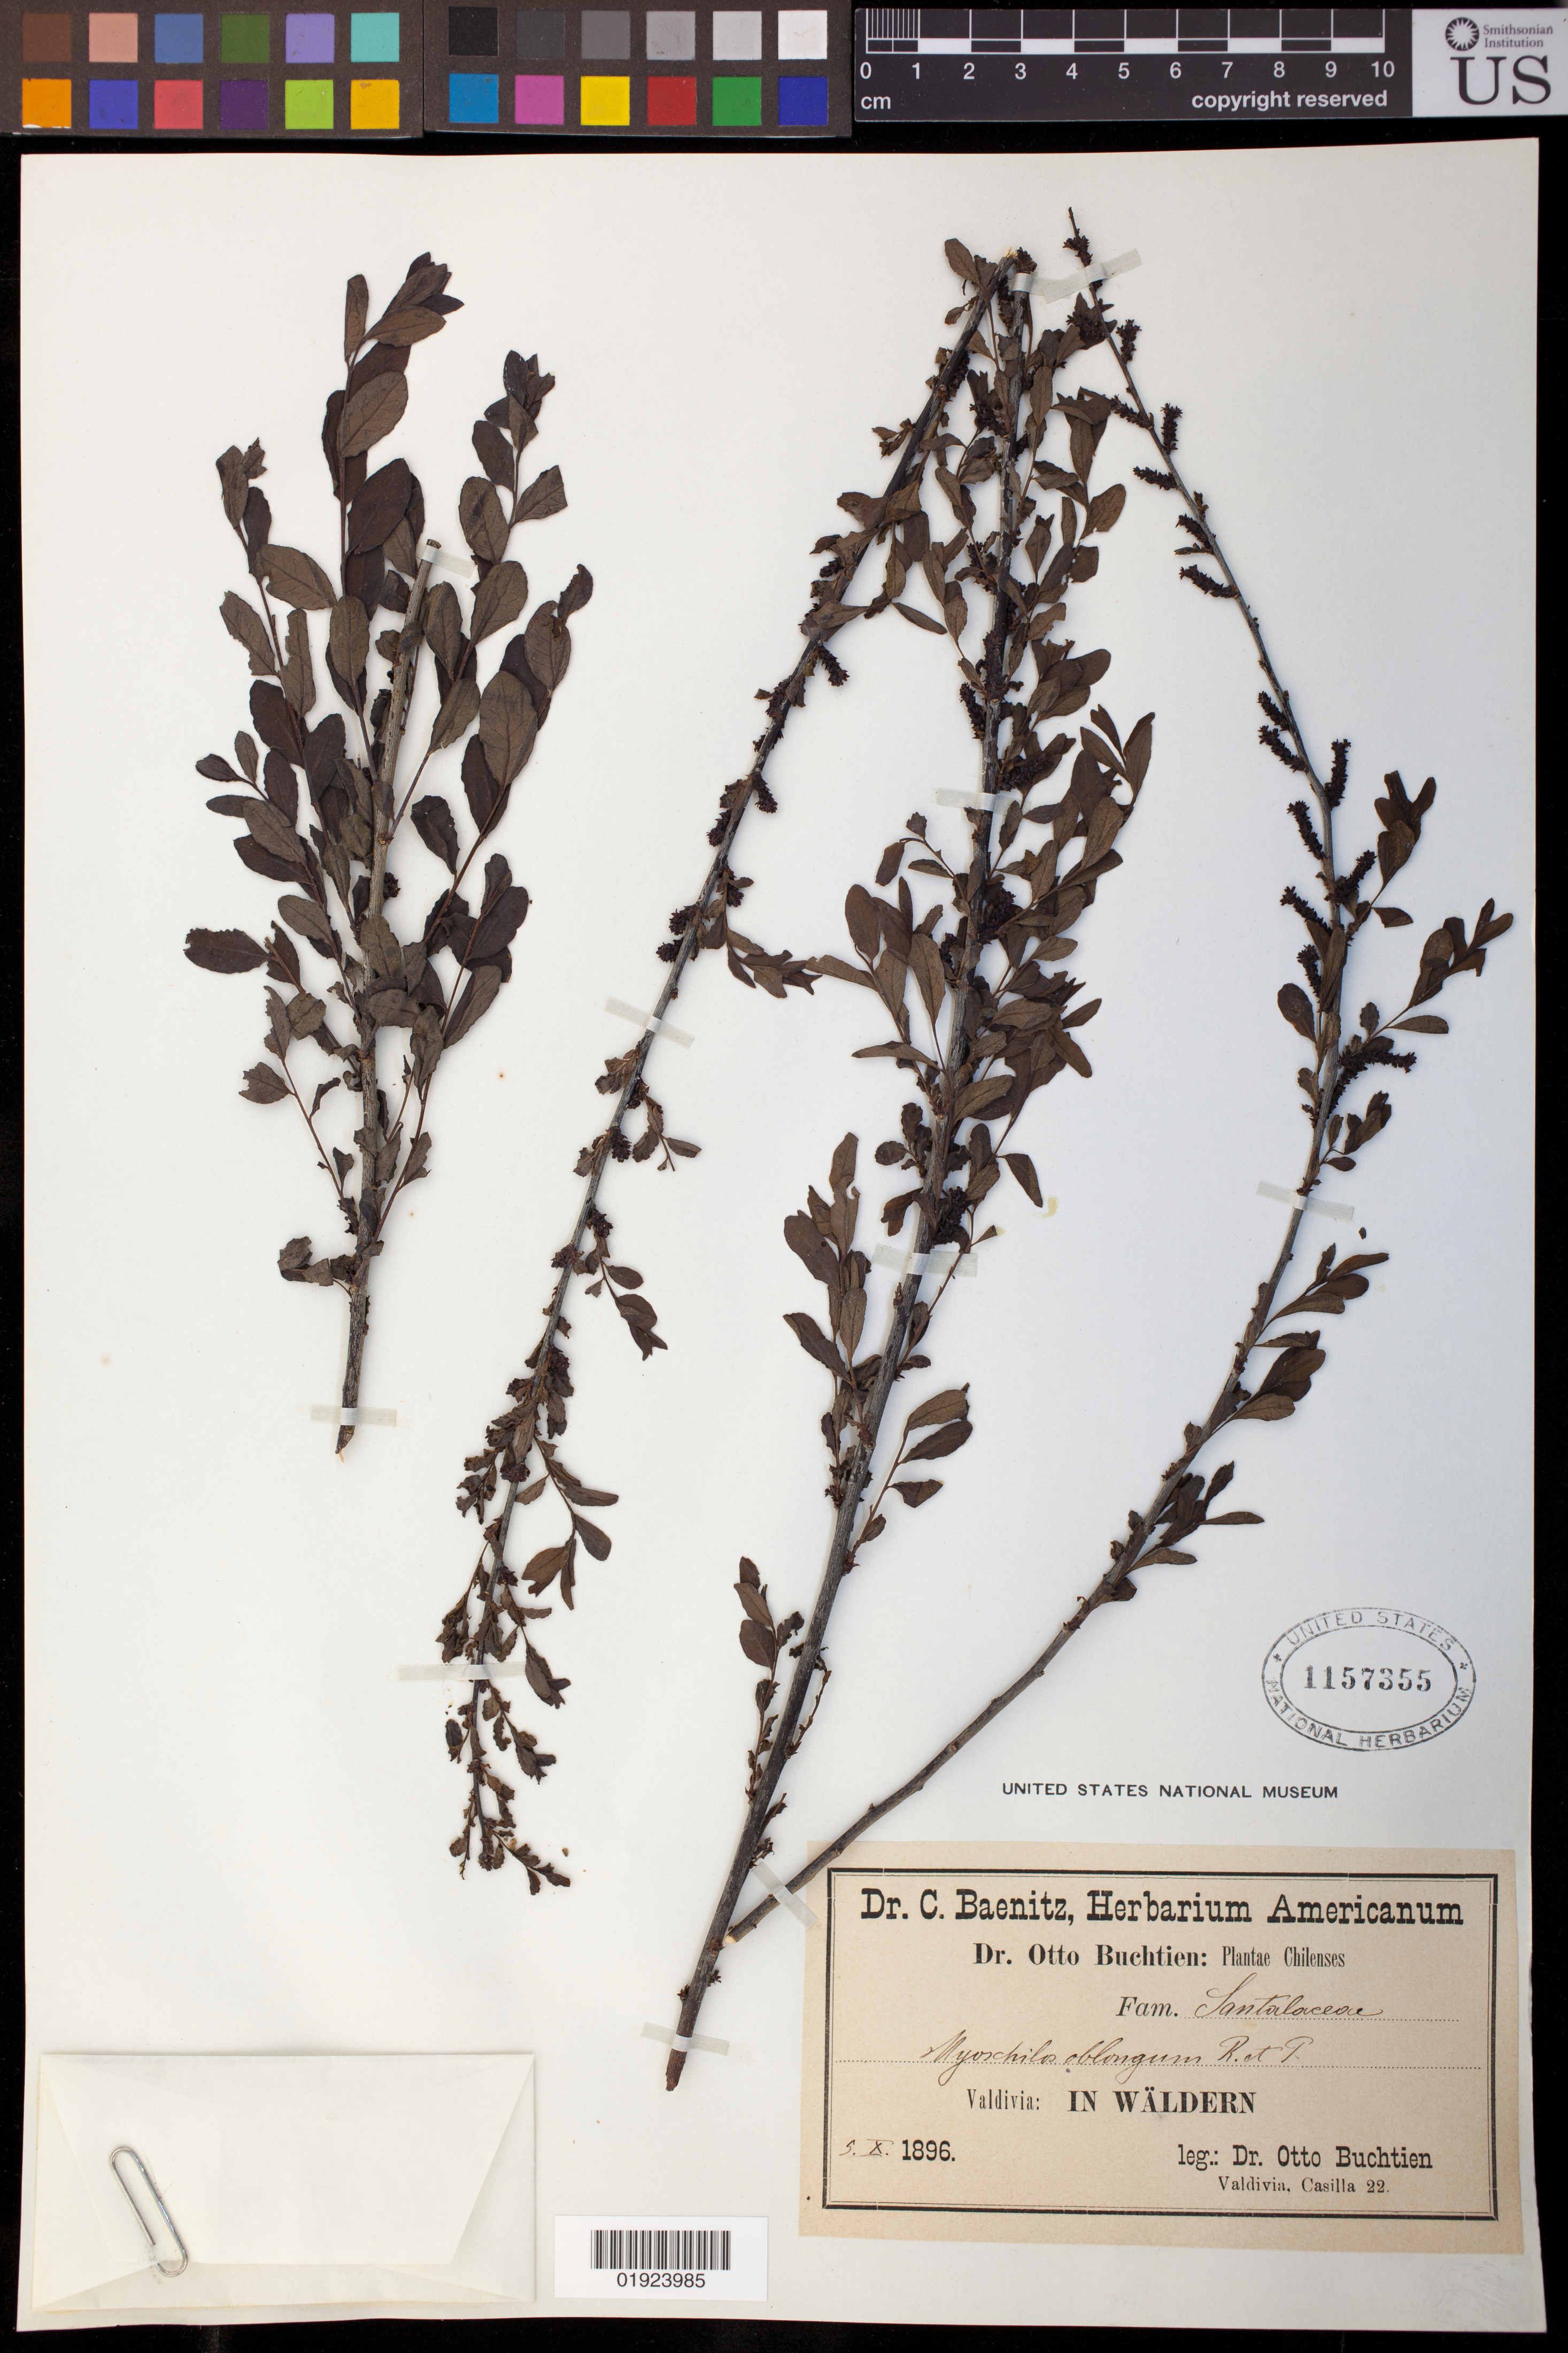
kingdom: Plantae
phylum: Tracheophyta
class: Magnoliopsida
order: Santalales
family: Santalaceae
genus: Myoschilos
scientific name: Myoschilos oblongus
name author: Ruiz & Pav.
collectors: O. Buchtien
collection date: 1896-10-05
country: Chile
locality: Valdivia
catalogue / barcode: US 1157355